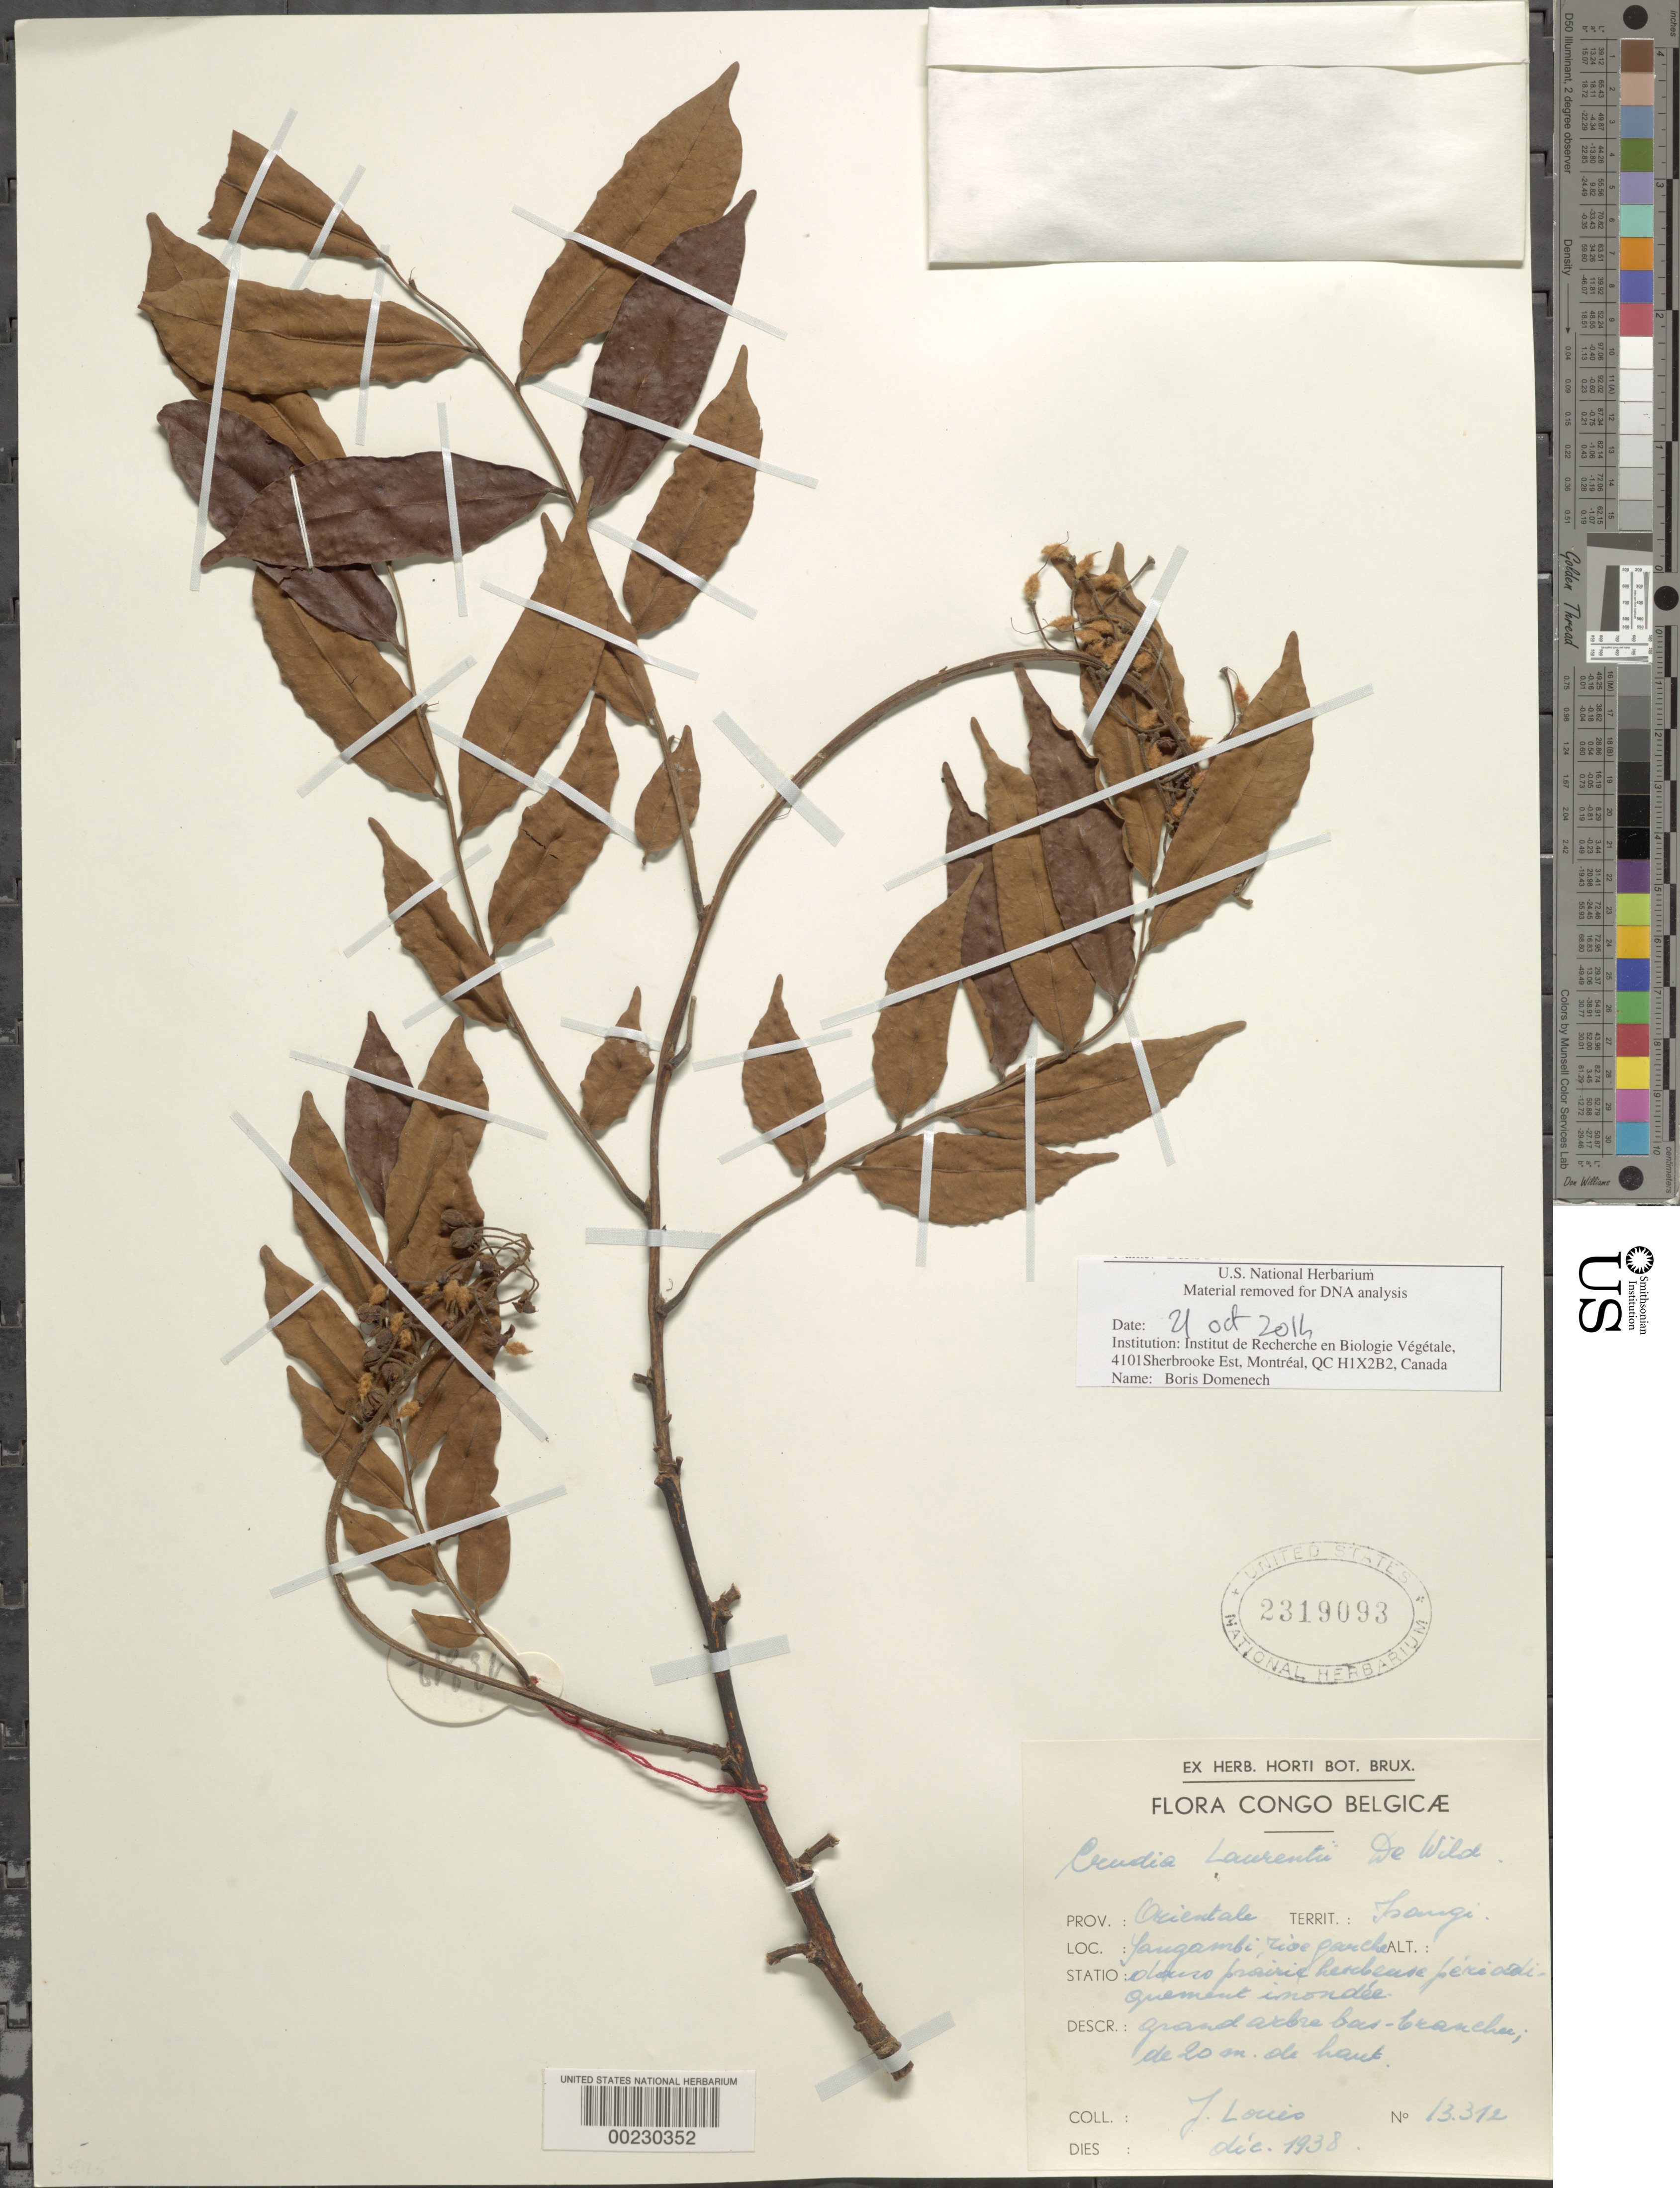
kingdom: Plantae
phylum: Tracheophyta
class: Magnoliopsida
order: Fabales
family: Fabaceae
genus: Crudia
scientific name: Crudia laurentii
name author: De Wild.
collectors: J. Louis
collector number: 13372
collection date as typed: Dec 1938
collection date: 1938-12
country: Congo, Democratic Republic of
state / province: Tshopo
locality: Yamgambi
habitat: See specimen sheet for notes in french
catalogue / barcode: US 2319093